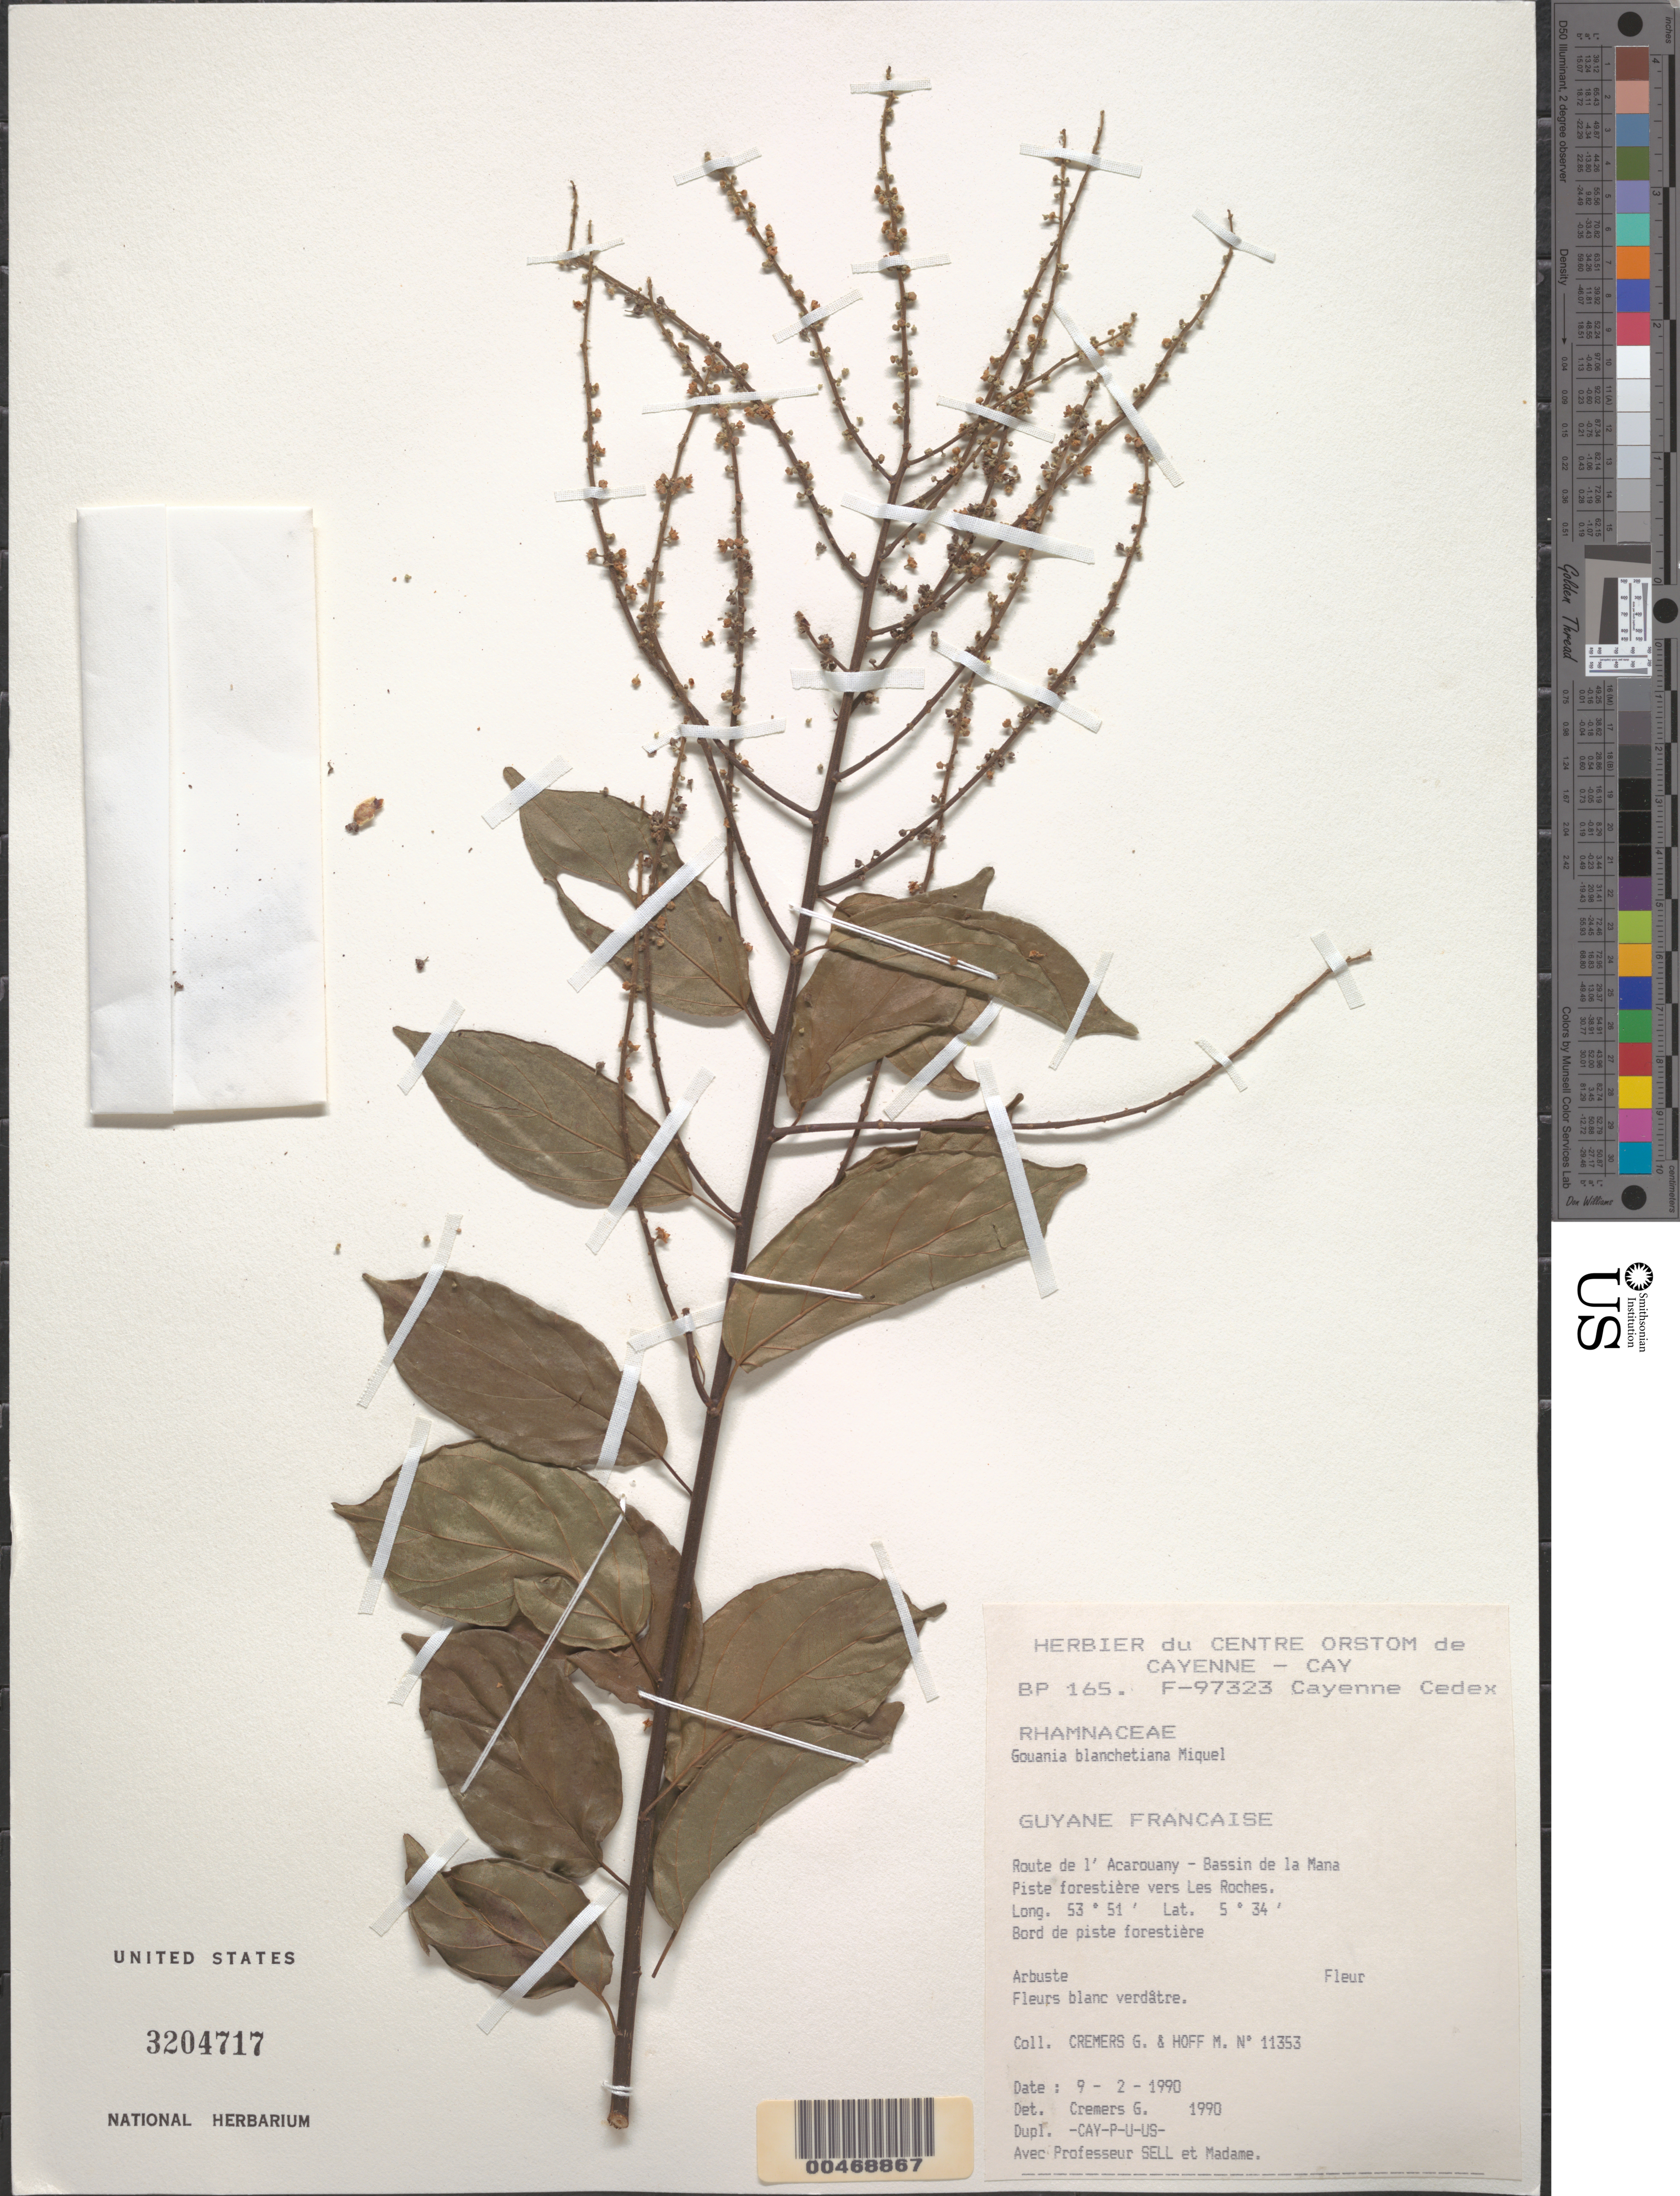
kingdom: Plantae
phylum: Tracheophyta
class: Magnoliopsida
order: Rosales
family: Rhamnaceae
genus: Gouania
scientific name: Gouania blanchetiana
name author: Miq.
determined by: Cremers, Georges A.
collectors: G. Cremers & M. Hoff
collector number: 11353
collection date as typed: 9-Feb-90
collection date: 1990-02-09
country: French Guiana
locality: Route de l'Acarouany, Bassin de la Mana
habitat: Forest trail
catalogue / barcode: US 3204717